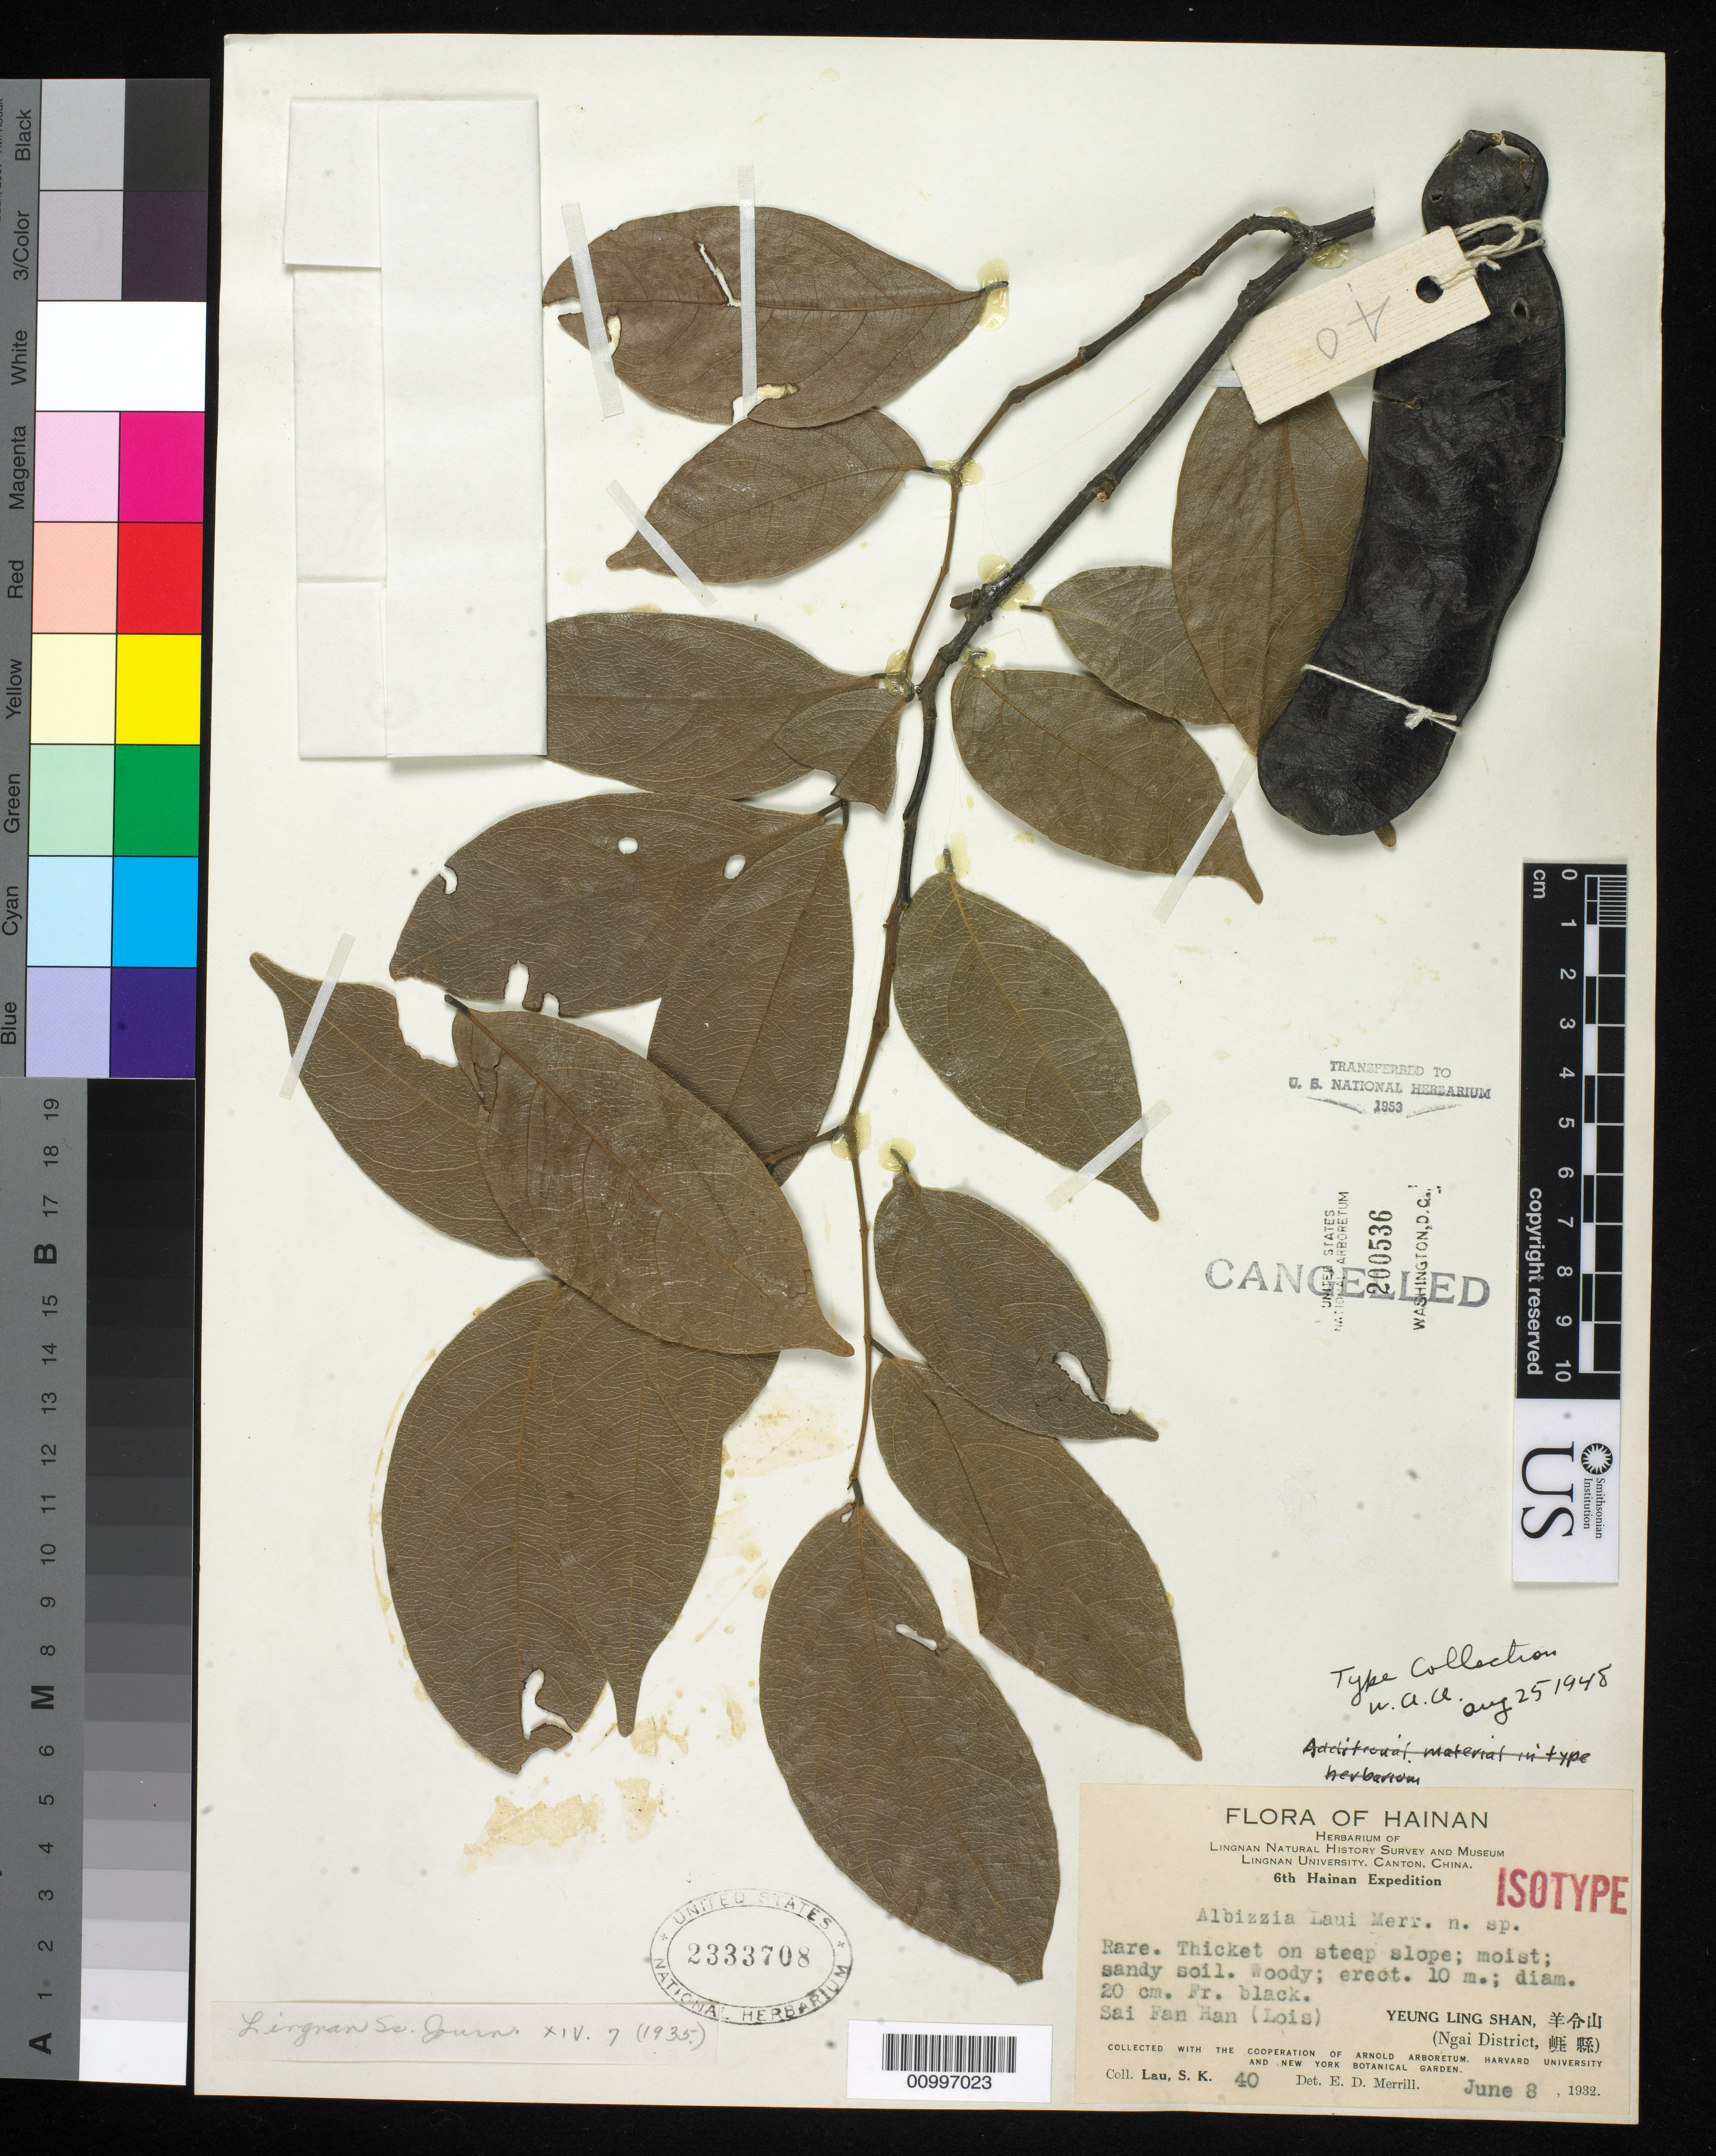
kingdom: Plantae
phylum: Tracheophyta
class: Magnoliopsida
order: Fabales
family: Fabaceae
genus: Albizia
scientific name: Albizia lauii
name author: Merr.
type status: Isotype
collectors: S. K. Lau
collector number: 40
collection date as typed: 08 Jun 1932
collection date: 1932-06-08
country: China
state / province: Guangdong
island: Hainan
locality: Yeung Ling Shan, Ngai District.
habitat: Thicket on steep slope; moist; sandy soil.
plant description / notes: Specific epithet published as "Laui".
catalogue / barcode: US 2333708